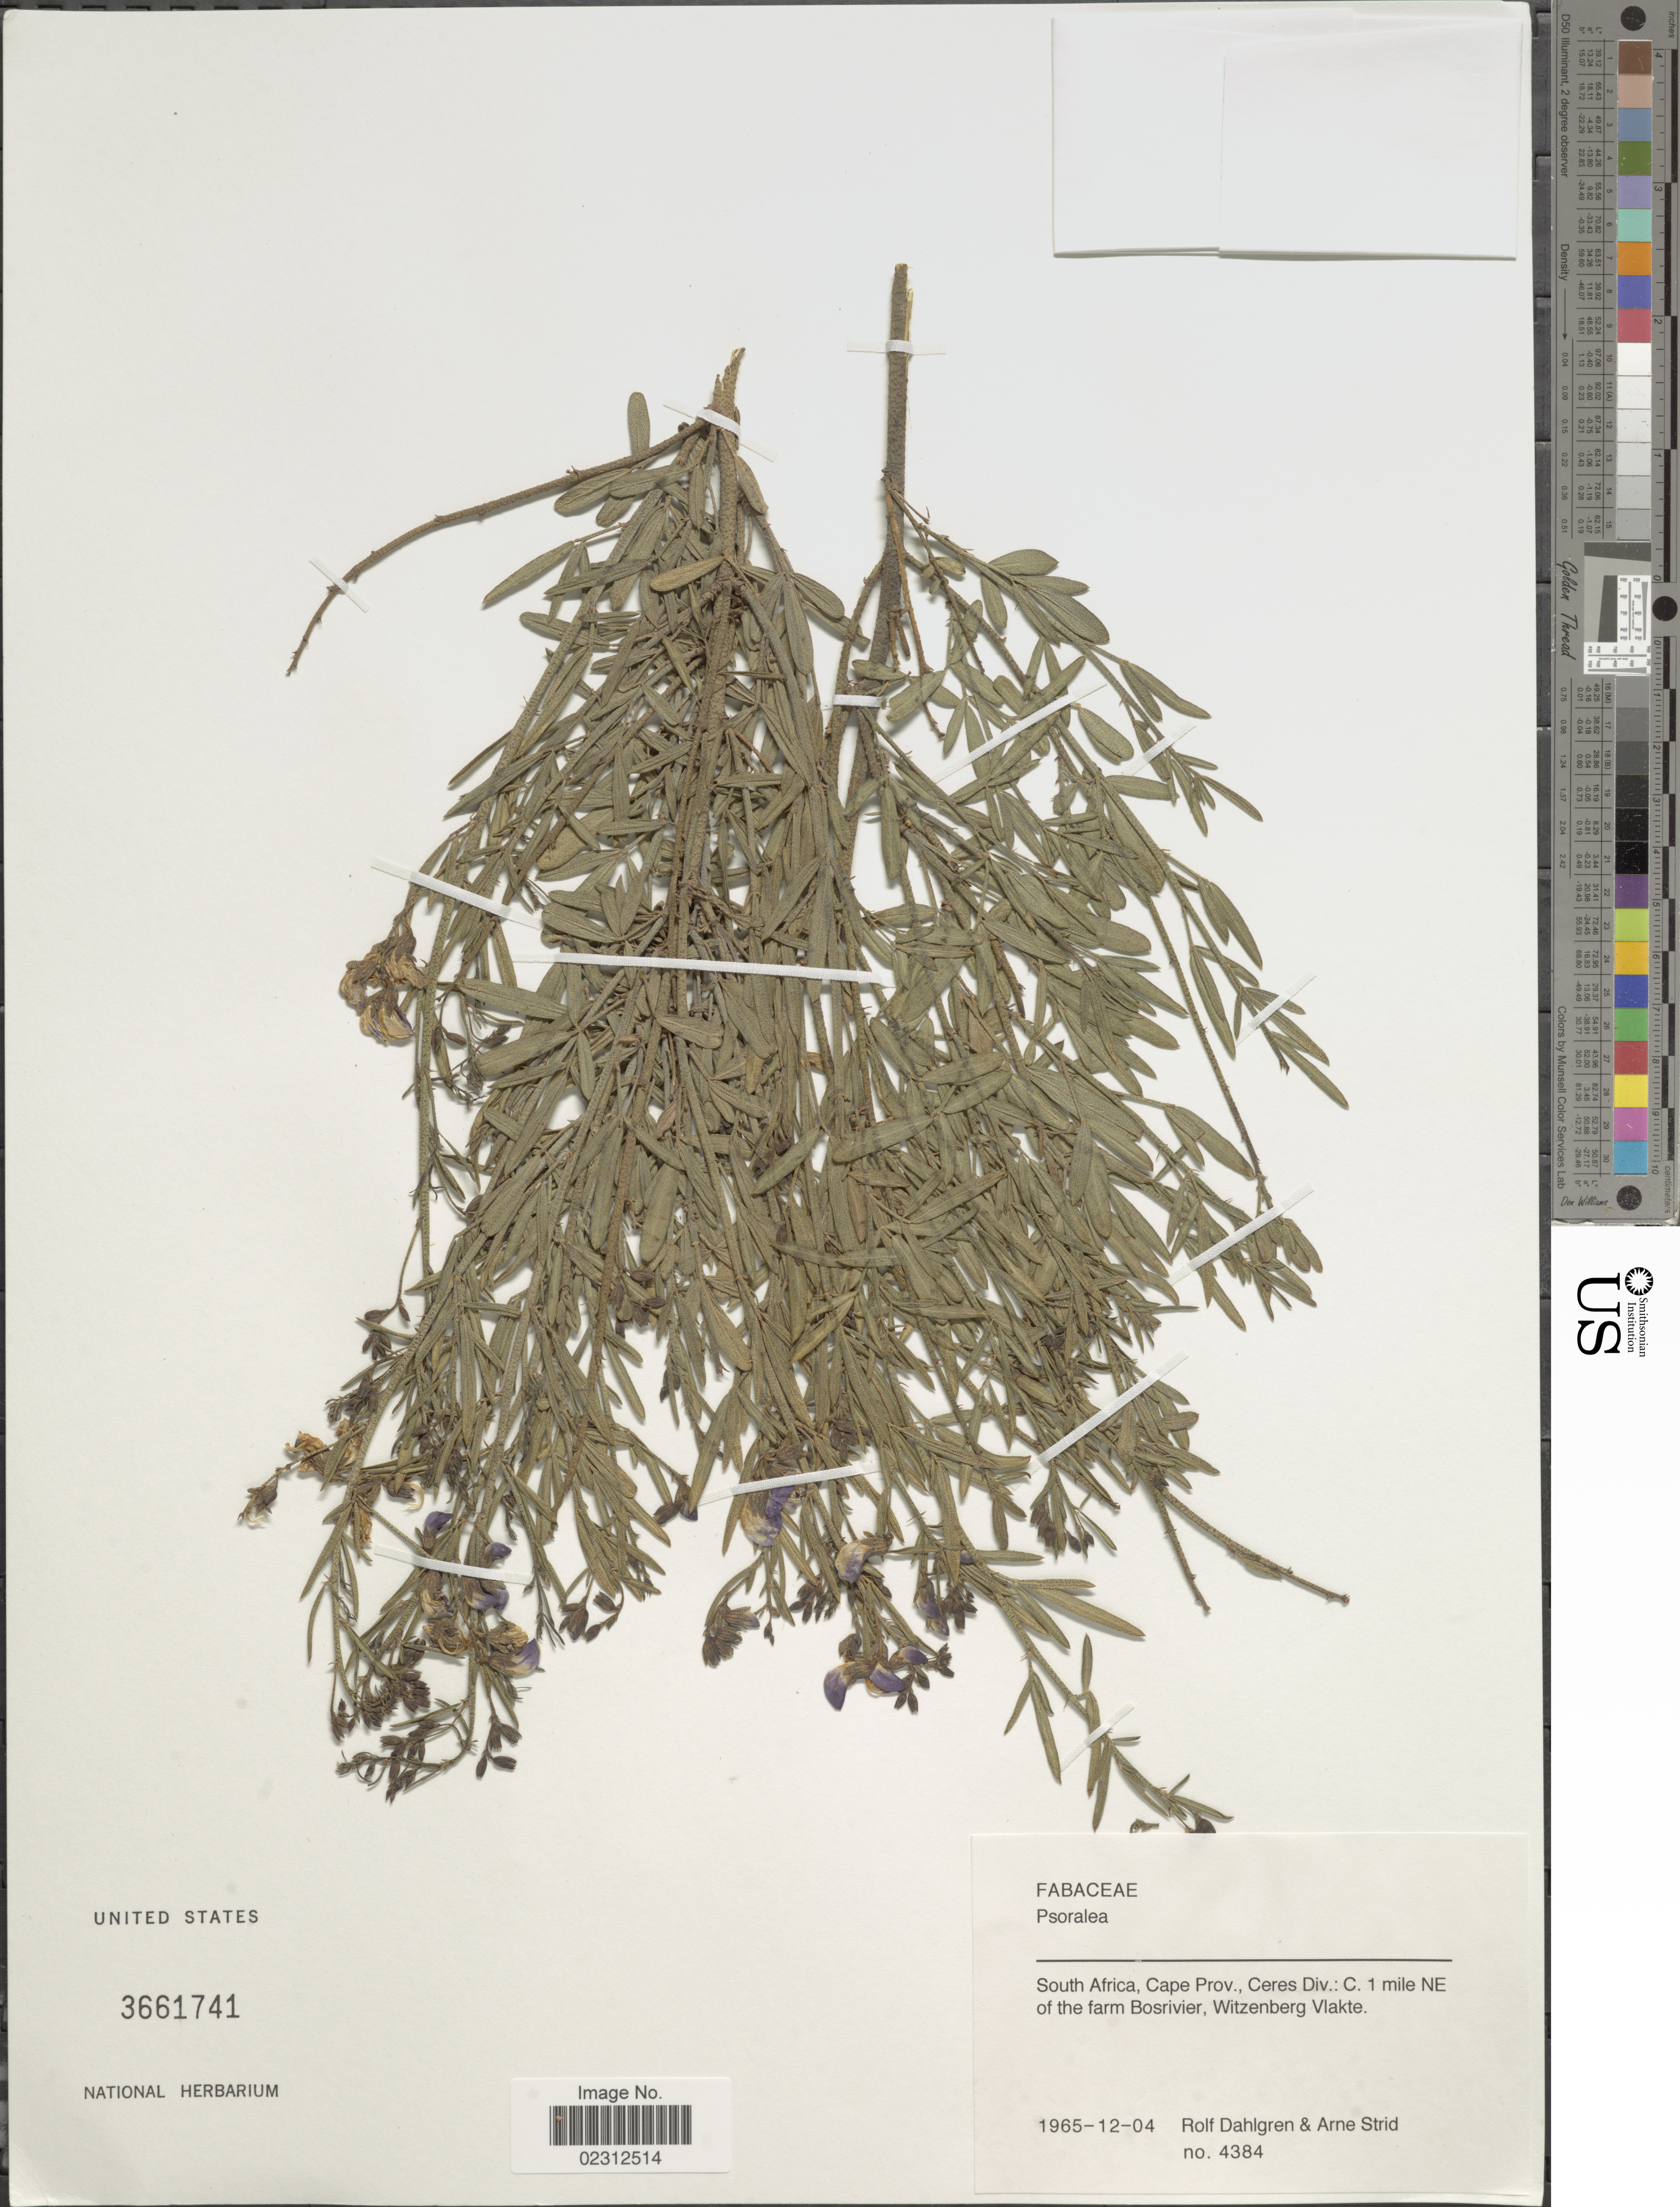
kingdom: Plantae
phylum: Tracheophyta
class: Magnoliopsida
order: Fabales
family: Fabaceae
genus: Psoralea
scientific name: Psoralea sp.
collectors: R. Dahlgren & A. Strid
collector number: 4384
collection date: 1965-12-04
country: South Africa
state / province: Western Cape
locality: Ceres Div.: C. 1 mile NE of the farm Bosrivier, Witzenberg Vlakte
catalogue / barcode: US 3661741